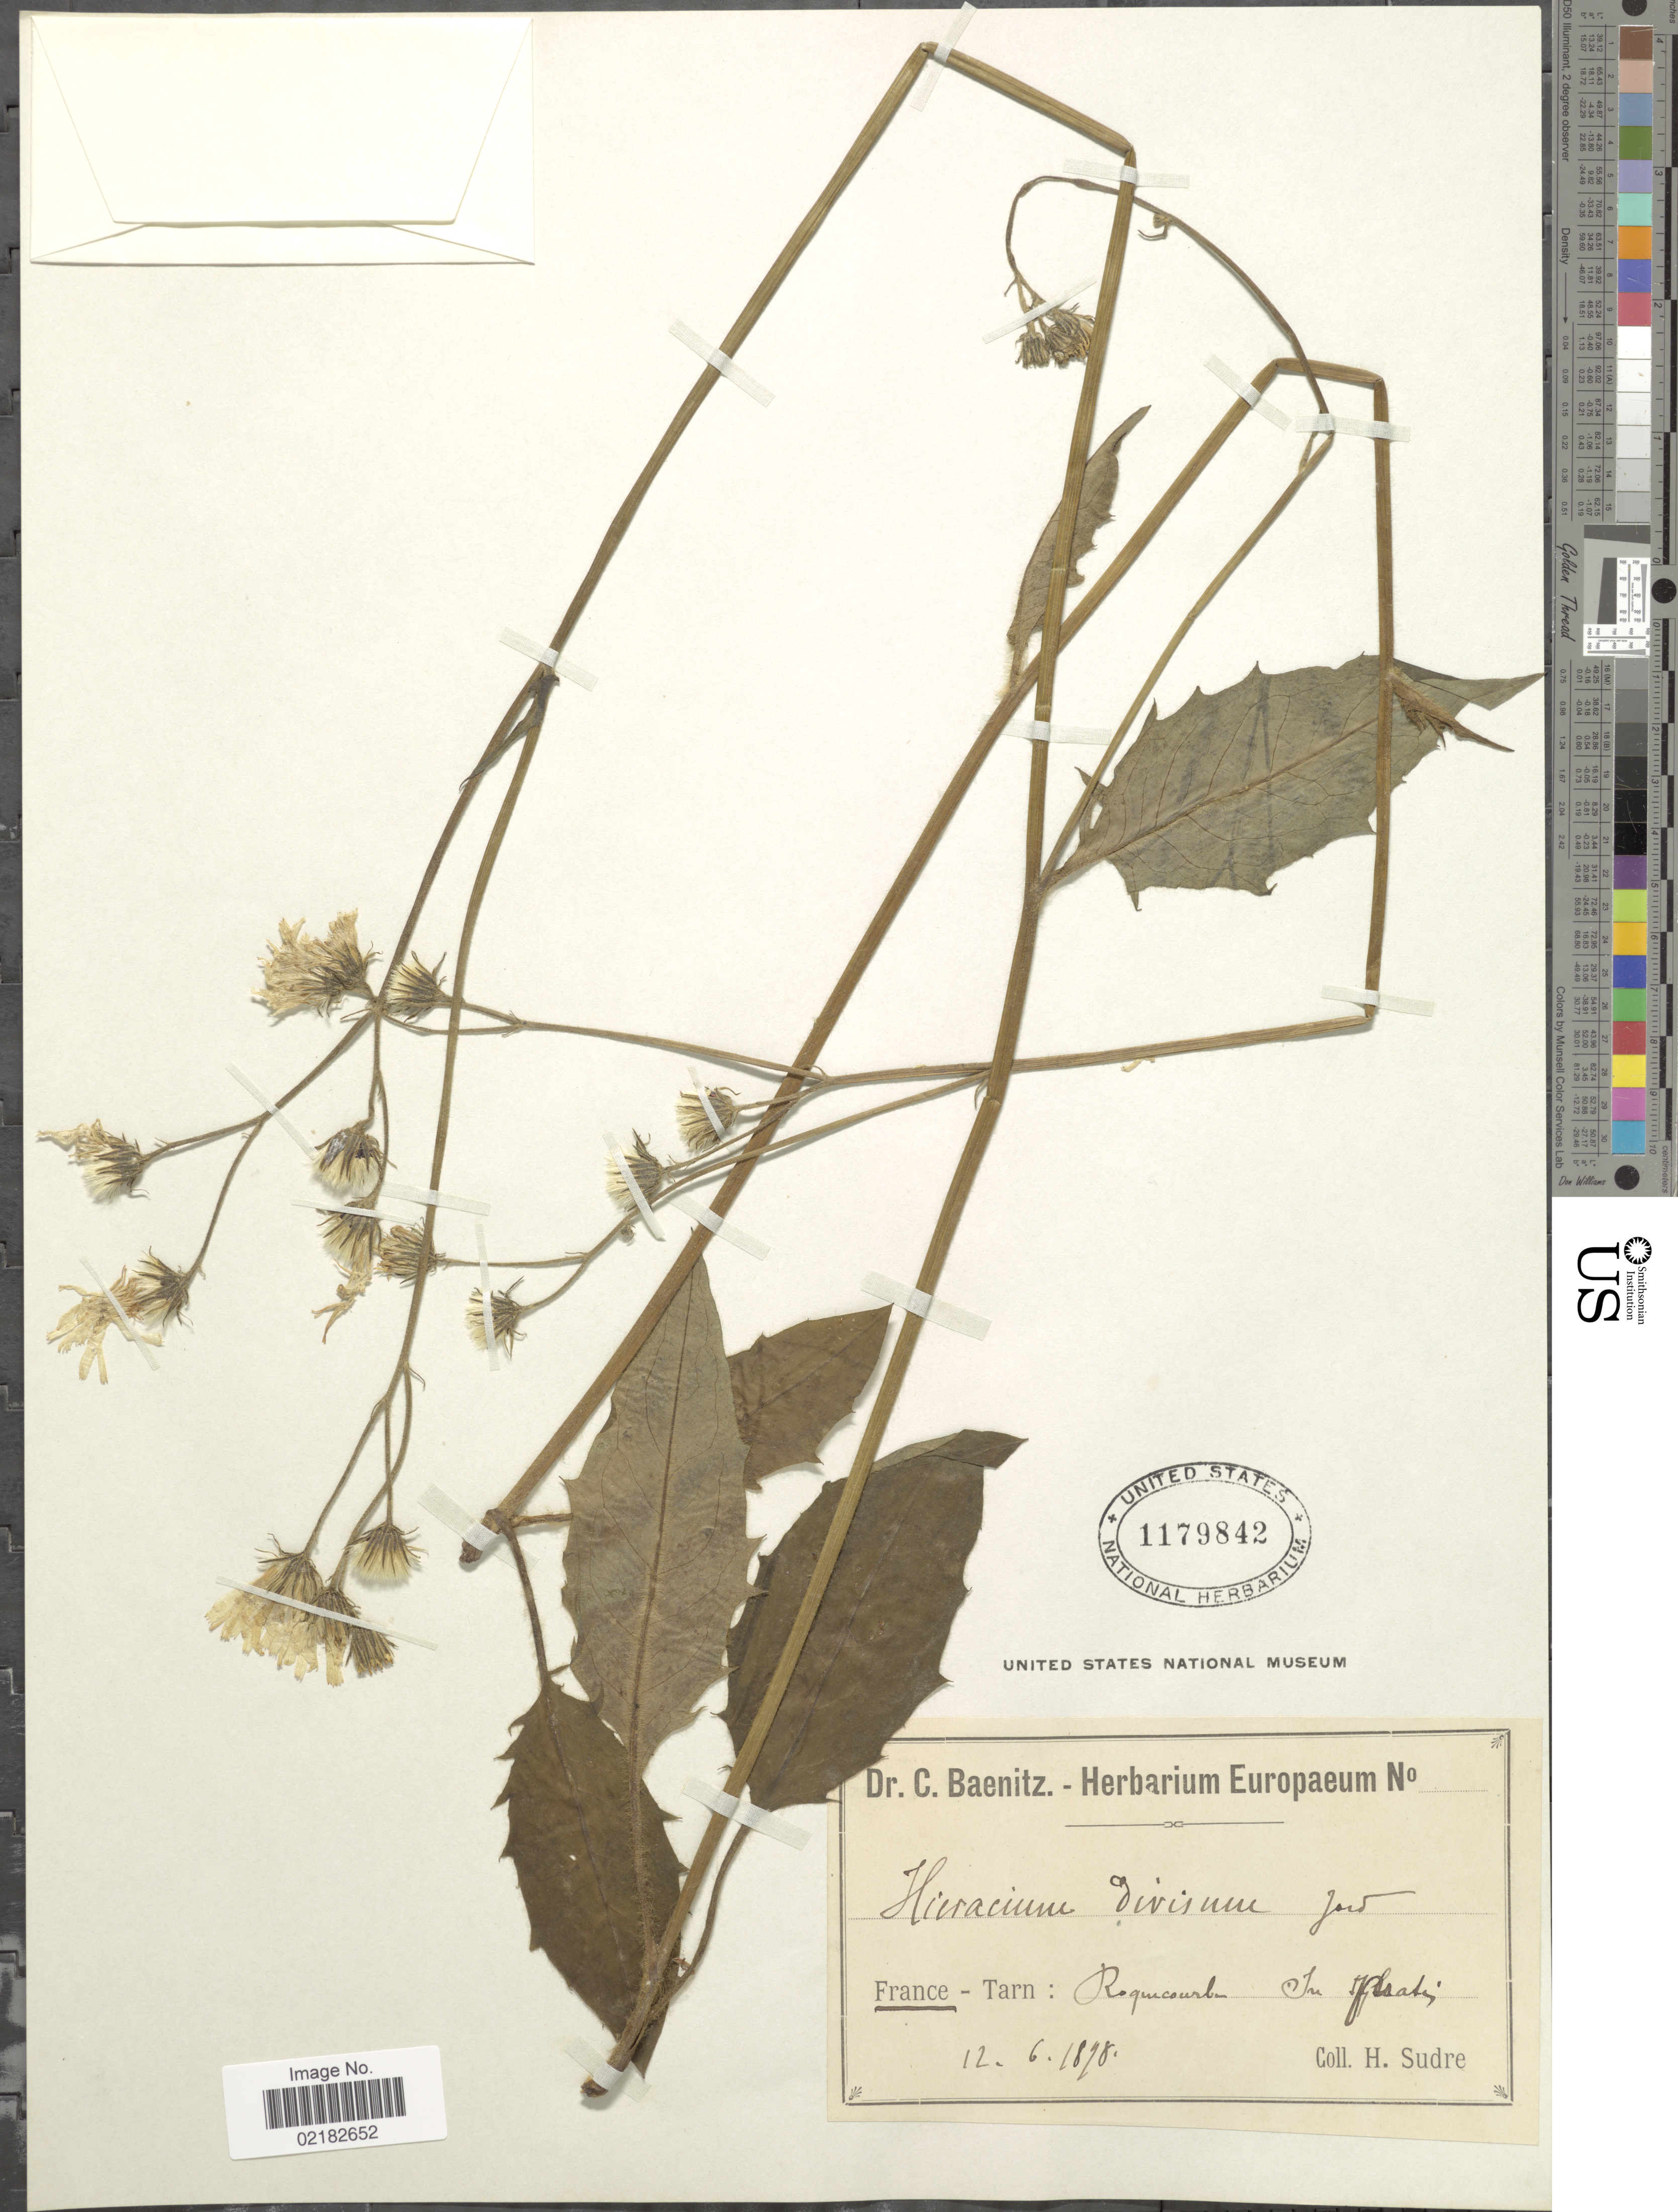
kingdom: Plantae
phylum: Tracheophyta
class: Magnoliopsida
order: Asterales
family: Asteraceae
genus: Hieracium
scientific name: Hieracium maculosum subsp. divisum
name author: (Jord.) Zahn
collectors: H. Sudre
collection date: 1898-06-12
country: France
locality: France-Tarn: Roquicourb Ju frati [interpreted]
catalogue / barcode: US 1179842